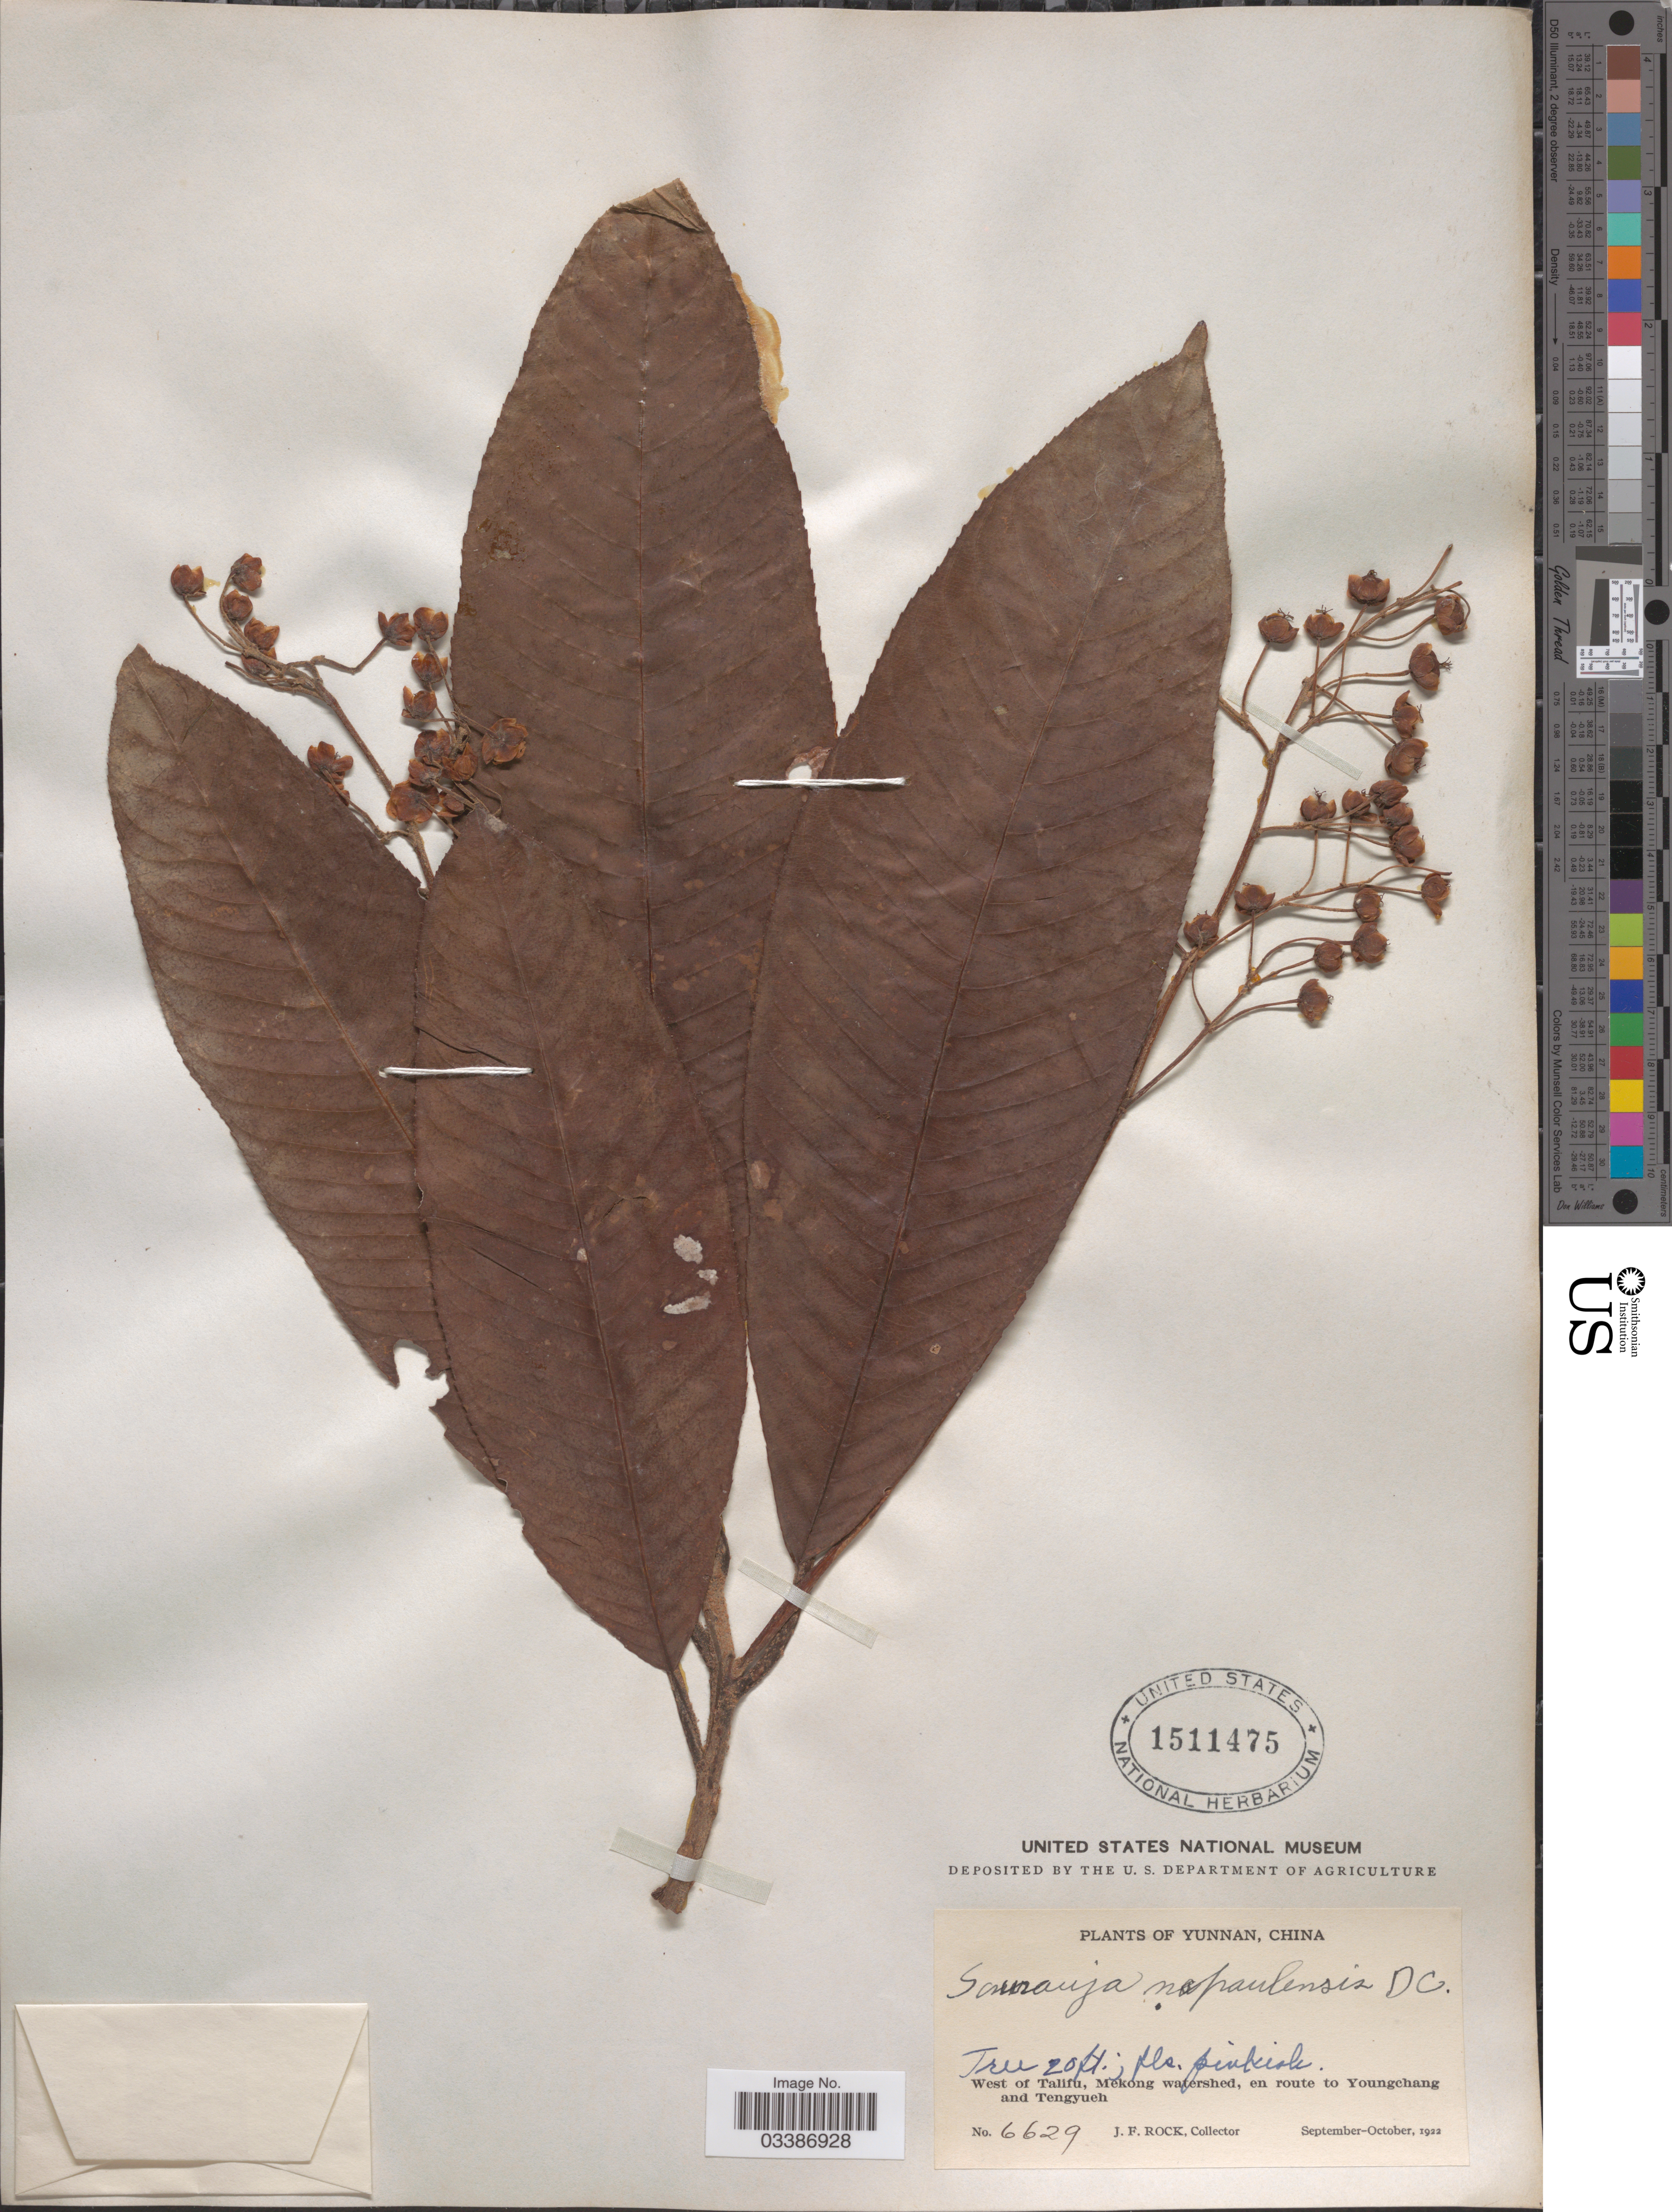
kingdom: Plantae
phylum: Tracheophyta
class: Magnoliopsida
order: Ericales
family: Actinidiaceae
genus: Saurauia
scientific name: Saurauia napaulensis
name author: DC.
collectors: J. Rock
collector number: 6629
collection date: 1922-09/1922-10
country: China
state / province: Yunnan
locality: West of Talifu, Mekong watershed, en route to Youngchang and Tengyueh.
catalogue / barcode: US 1511475